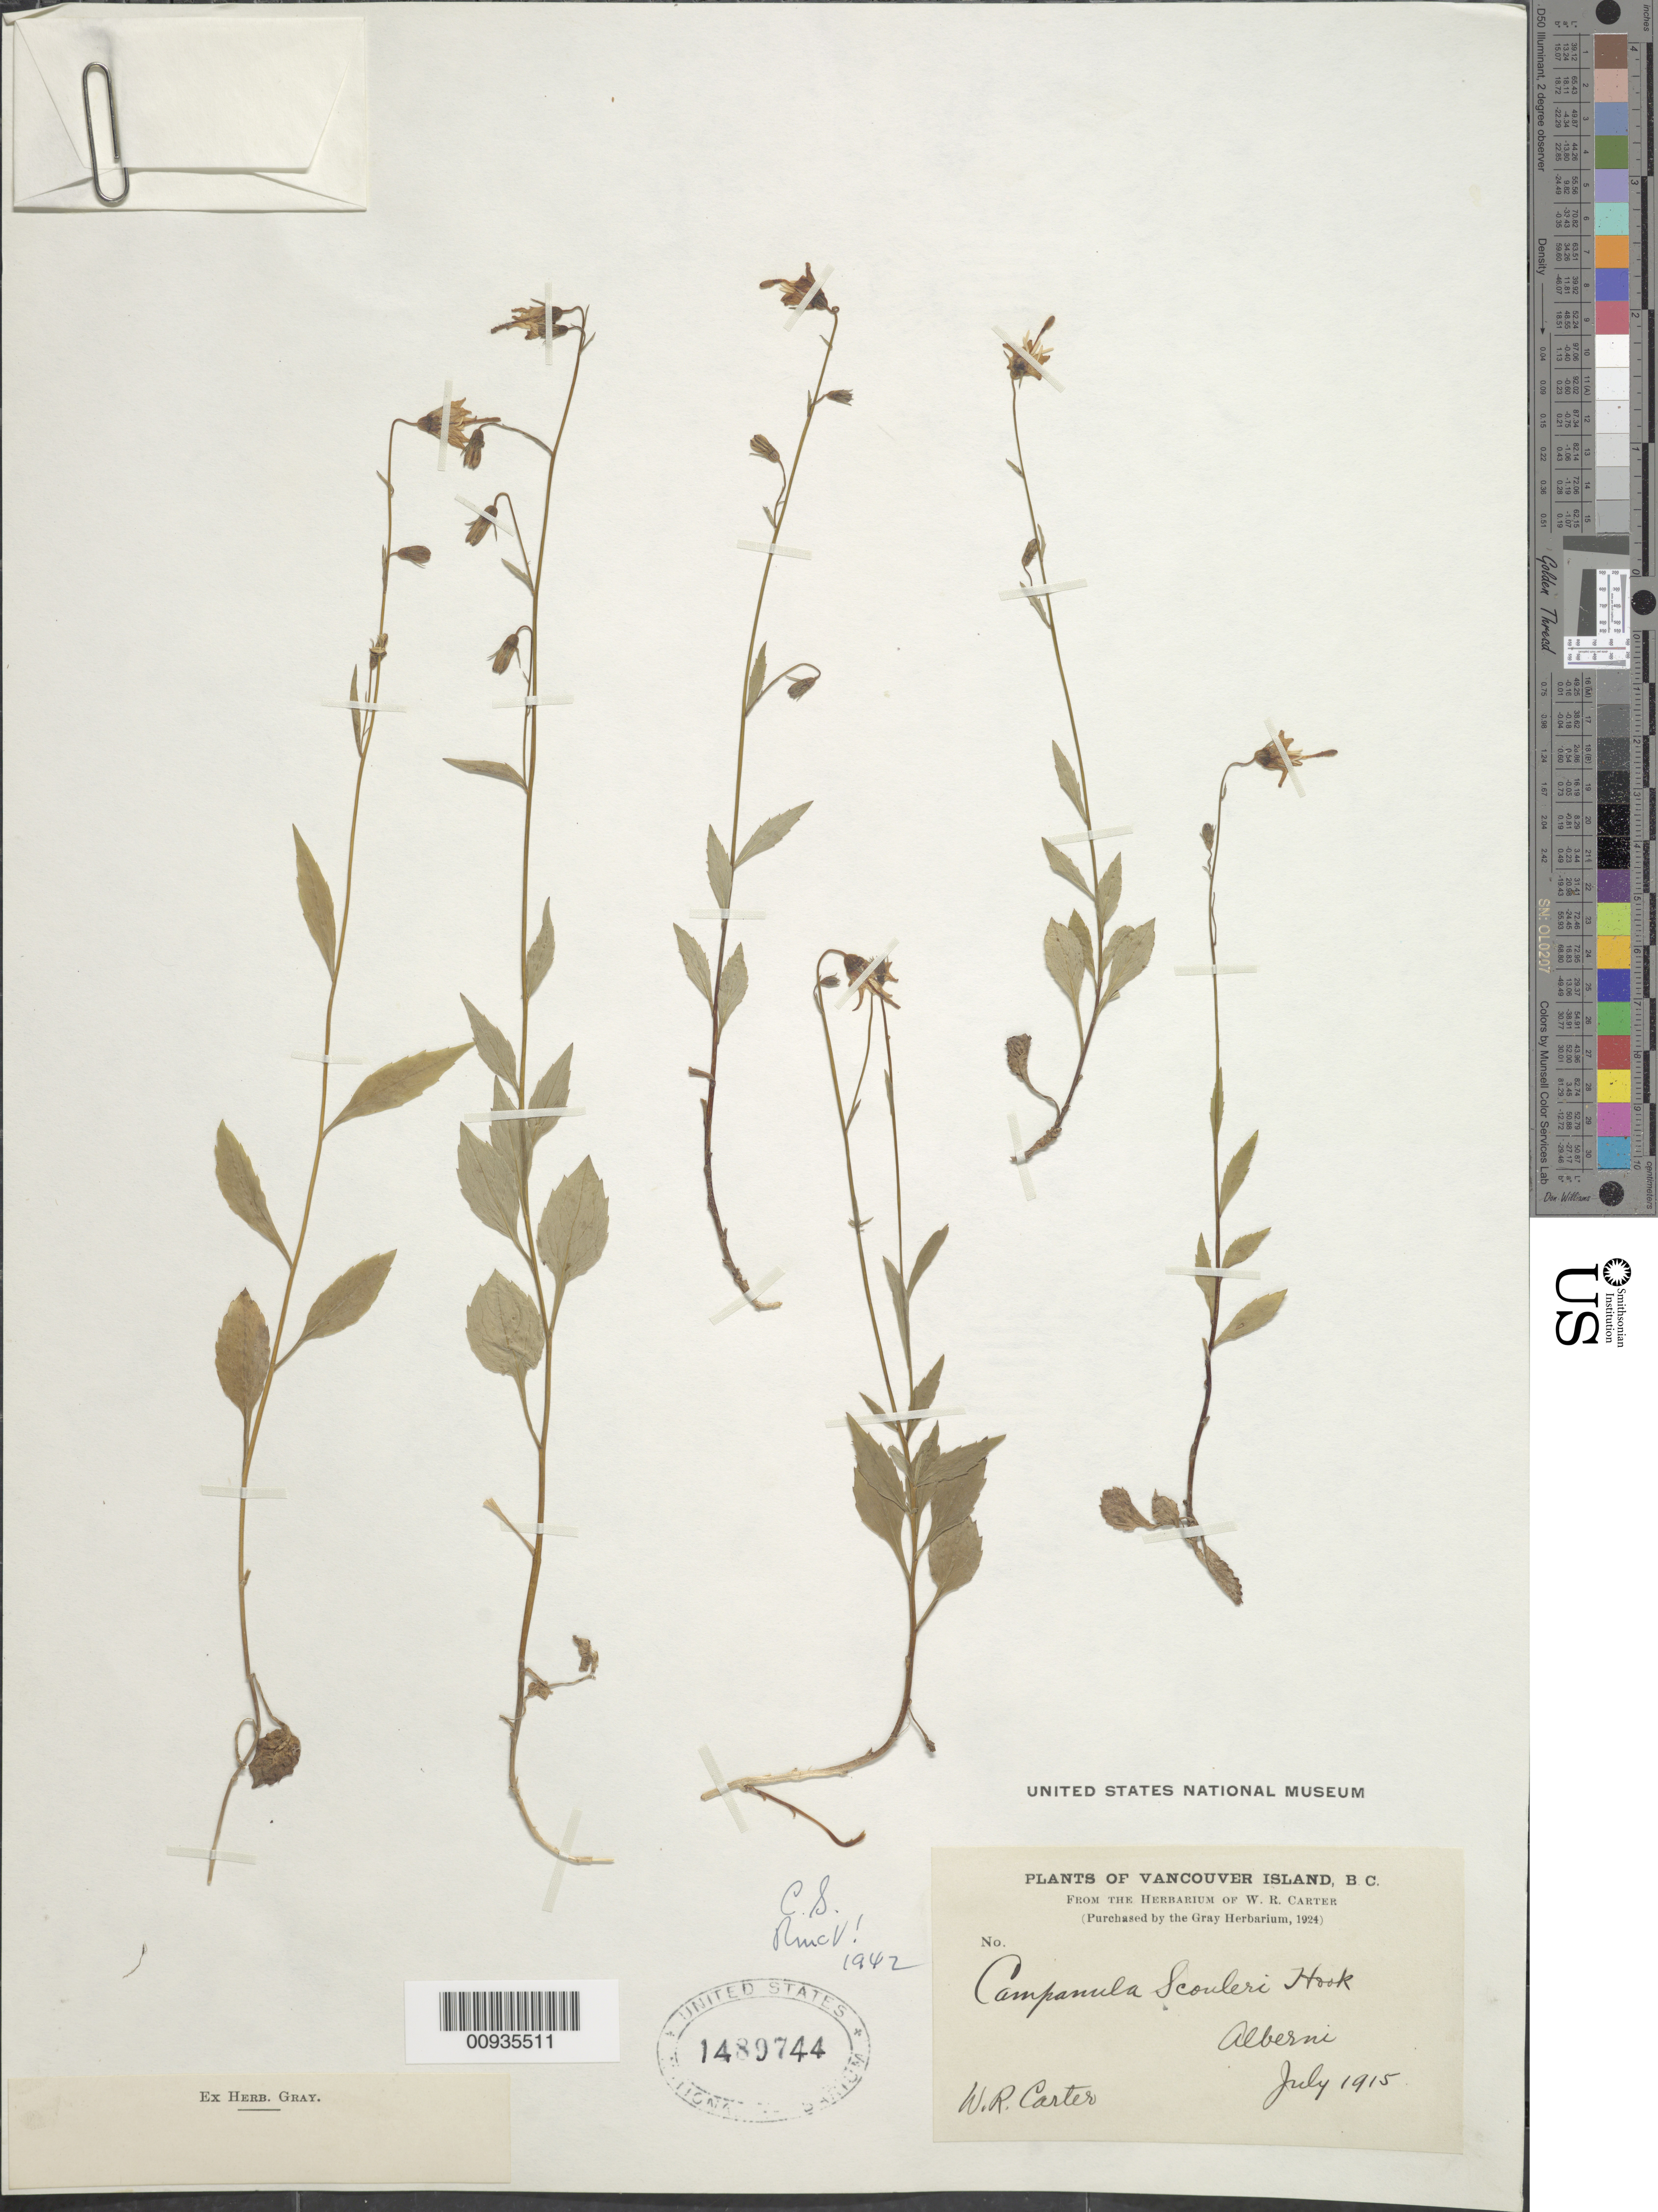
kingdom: Plantae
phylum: Tracheophyta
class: Magnoliopsida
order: Asterales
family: Campanulaceae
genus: Campanula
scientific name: Campanula scouleri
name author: Hook.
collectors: W. R. Carter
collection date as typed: July 1915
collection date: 1915-07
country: Canada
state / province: British Columbia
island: Vancouver Island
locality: Alberni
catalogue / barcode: US 1489744